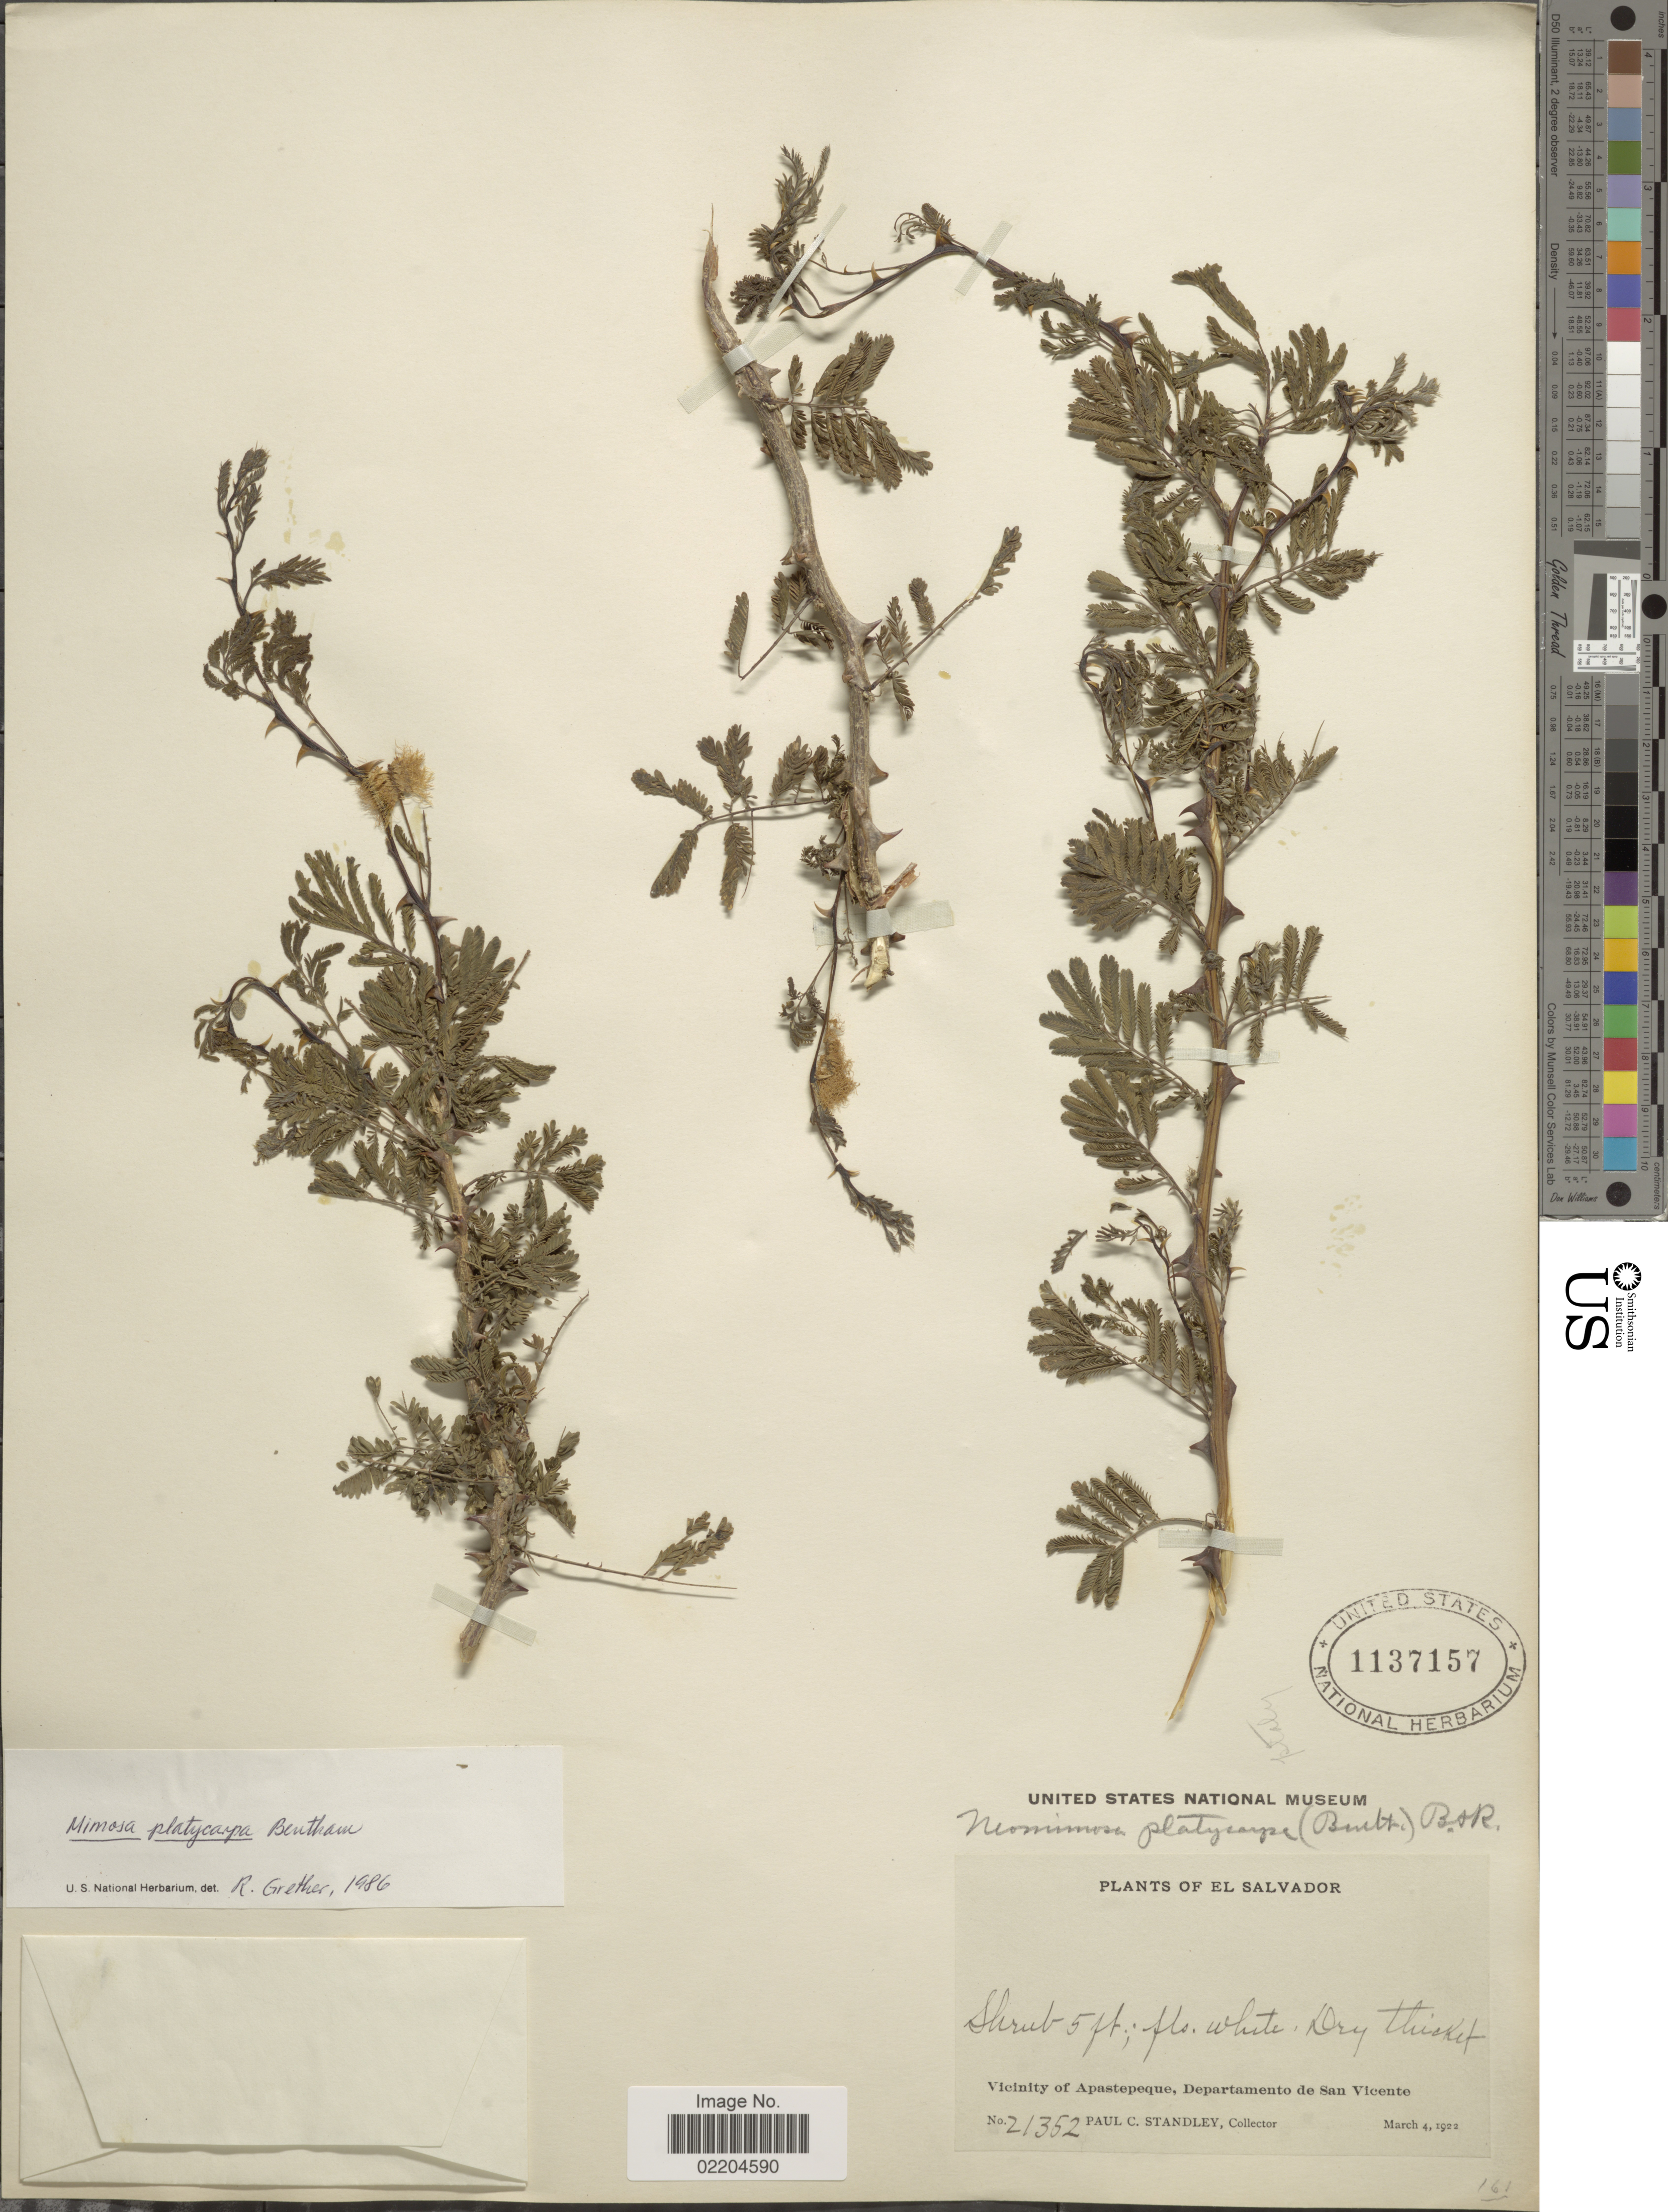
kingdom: Plantae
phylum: Tracheophyta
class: Magnoliopsida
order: Fabales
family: Fabaceae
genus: Mimosa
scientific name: Mimosa platycarpa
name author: Benth.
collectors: P. C. Standley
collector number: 21352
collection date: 1922-03-04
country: El Salvador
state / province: San Vincente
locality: Vicinity of Apastepeque, Departamento de San Vincente. El Salvador.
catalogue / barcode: US 1137157